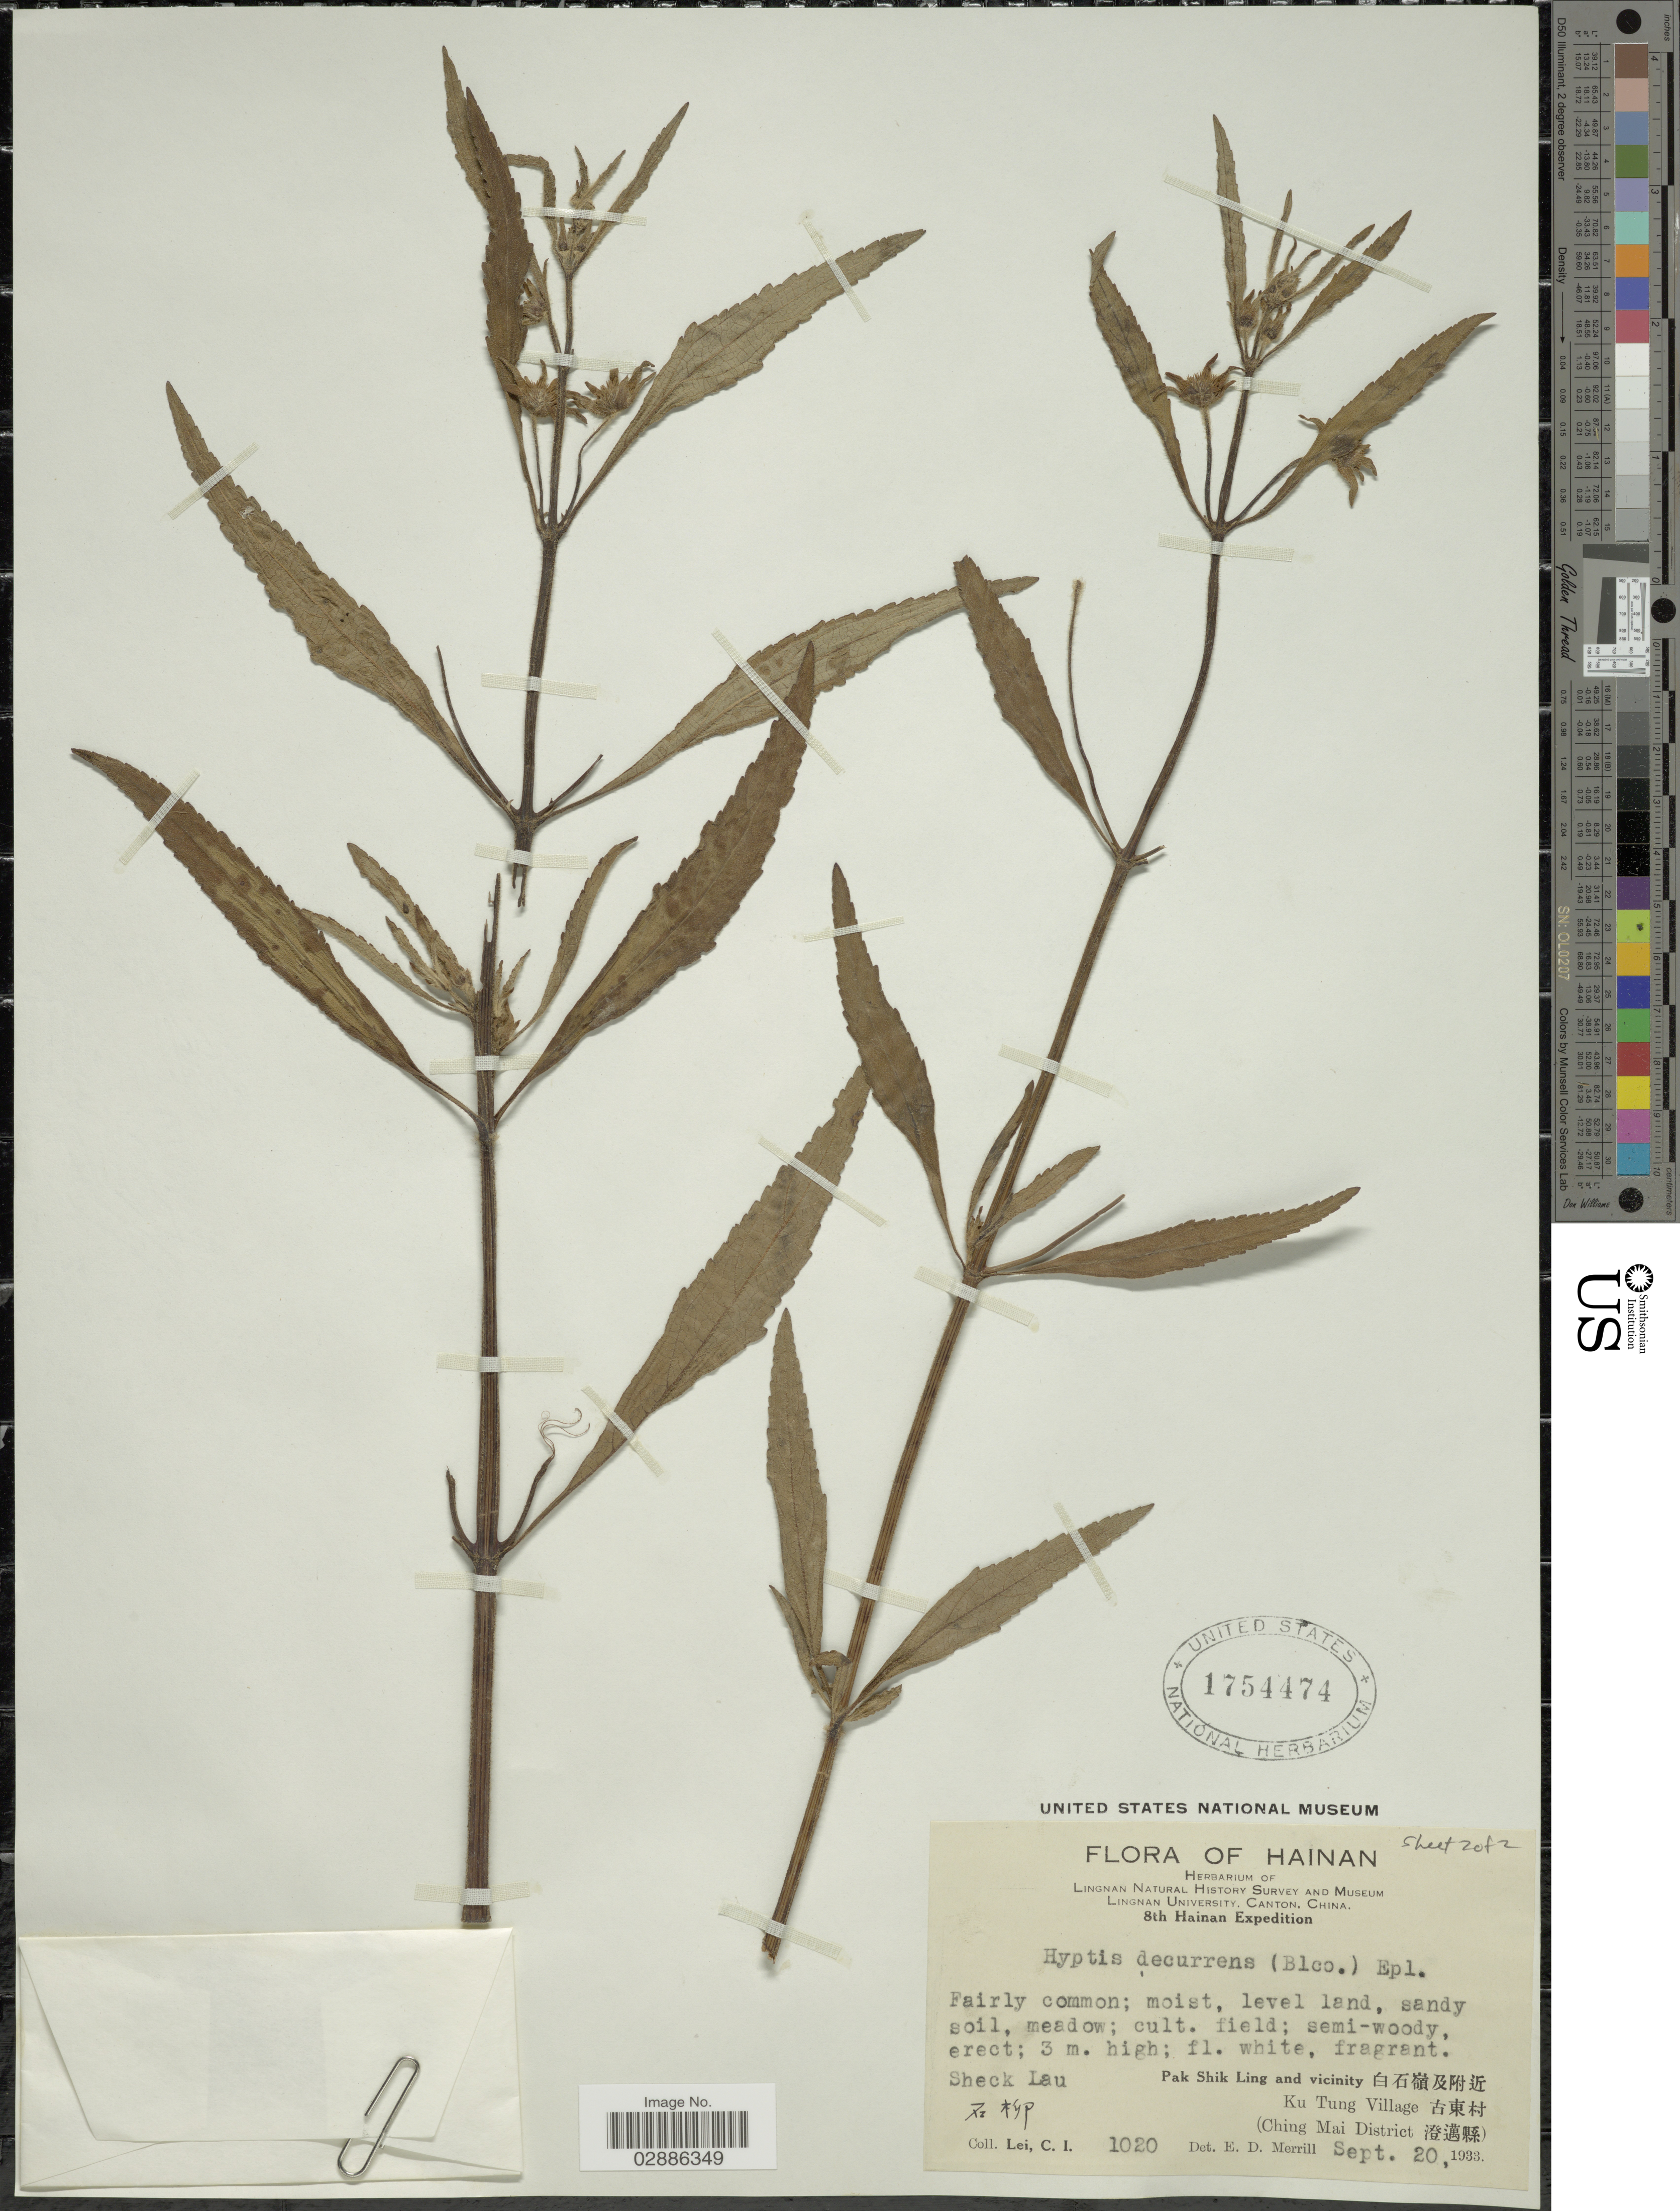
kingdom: Plantae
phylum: Tracheophyta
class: Magnoliopsida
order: Lamiales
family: Lamiaceae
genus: Hyptis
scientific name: Hyptis rhomboidea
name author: M. Martens & Galeotti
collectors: C. I. Lei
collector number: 1020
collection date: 1933-09-20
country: China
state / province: Hainan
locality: Pak Shik Ling and vicinity, Ku Tung Village (Ching Mai District), Sheck Lau.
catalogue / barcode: US 1754474